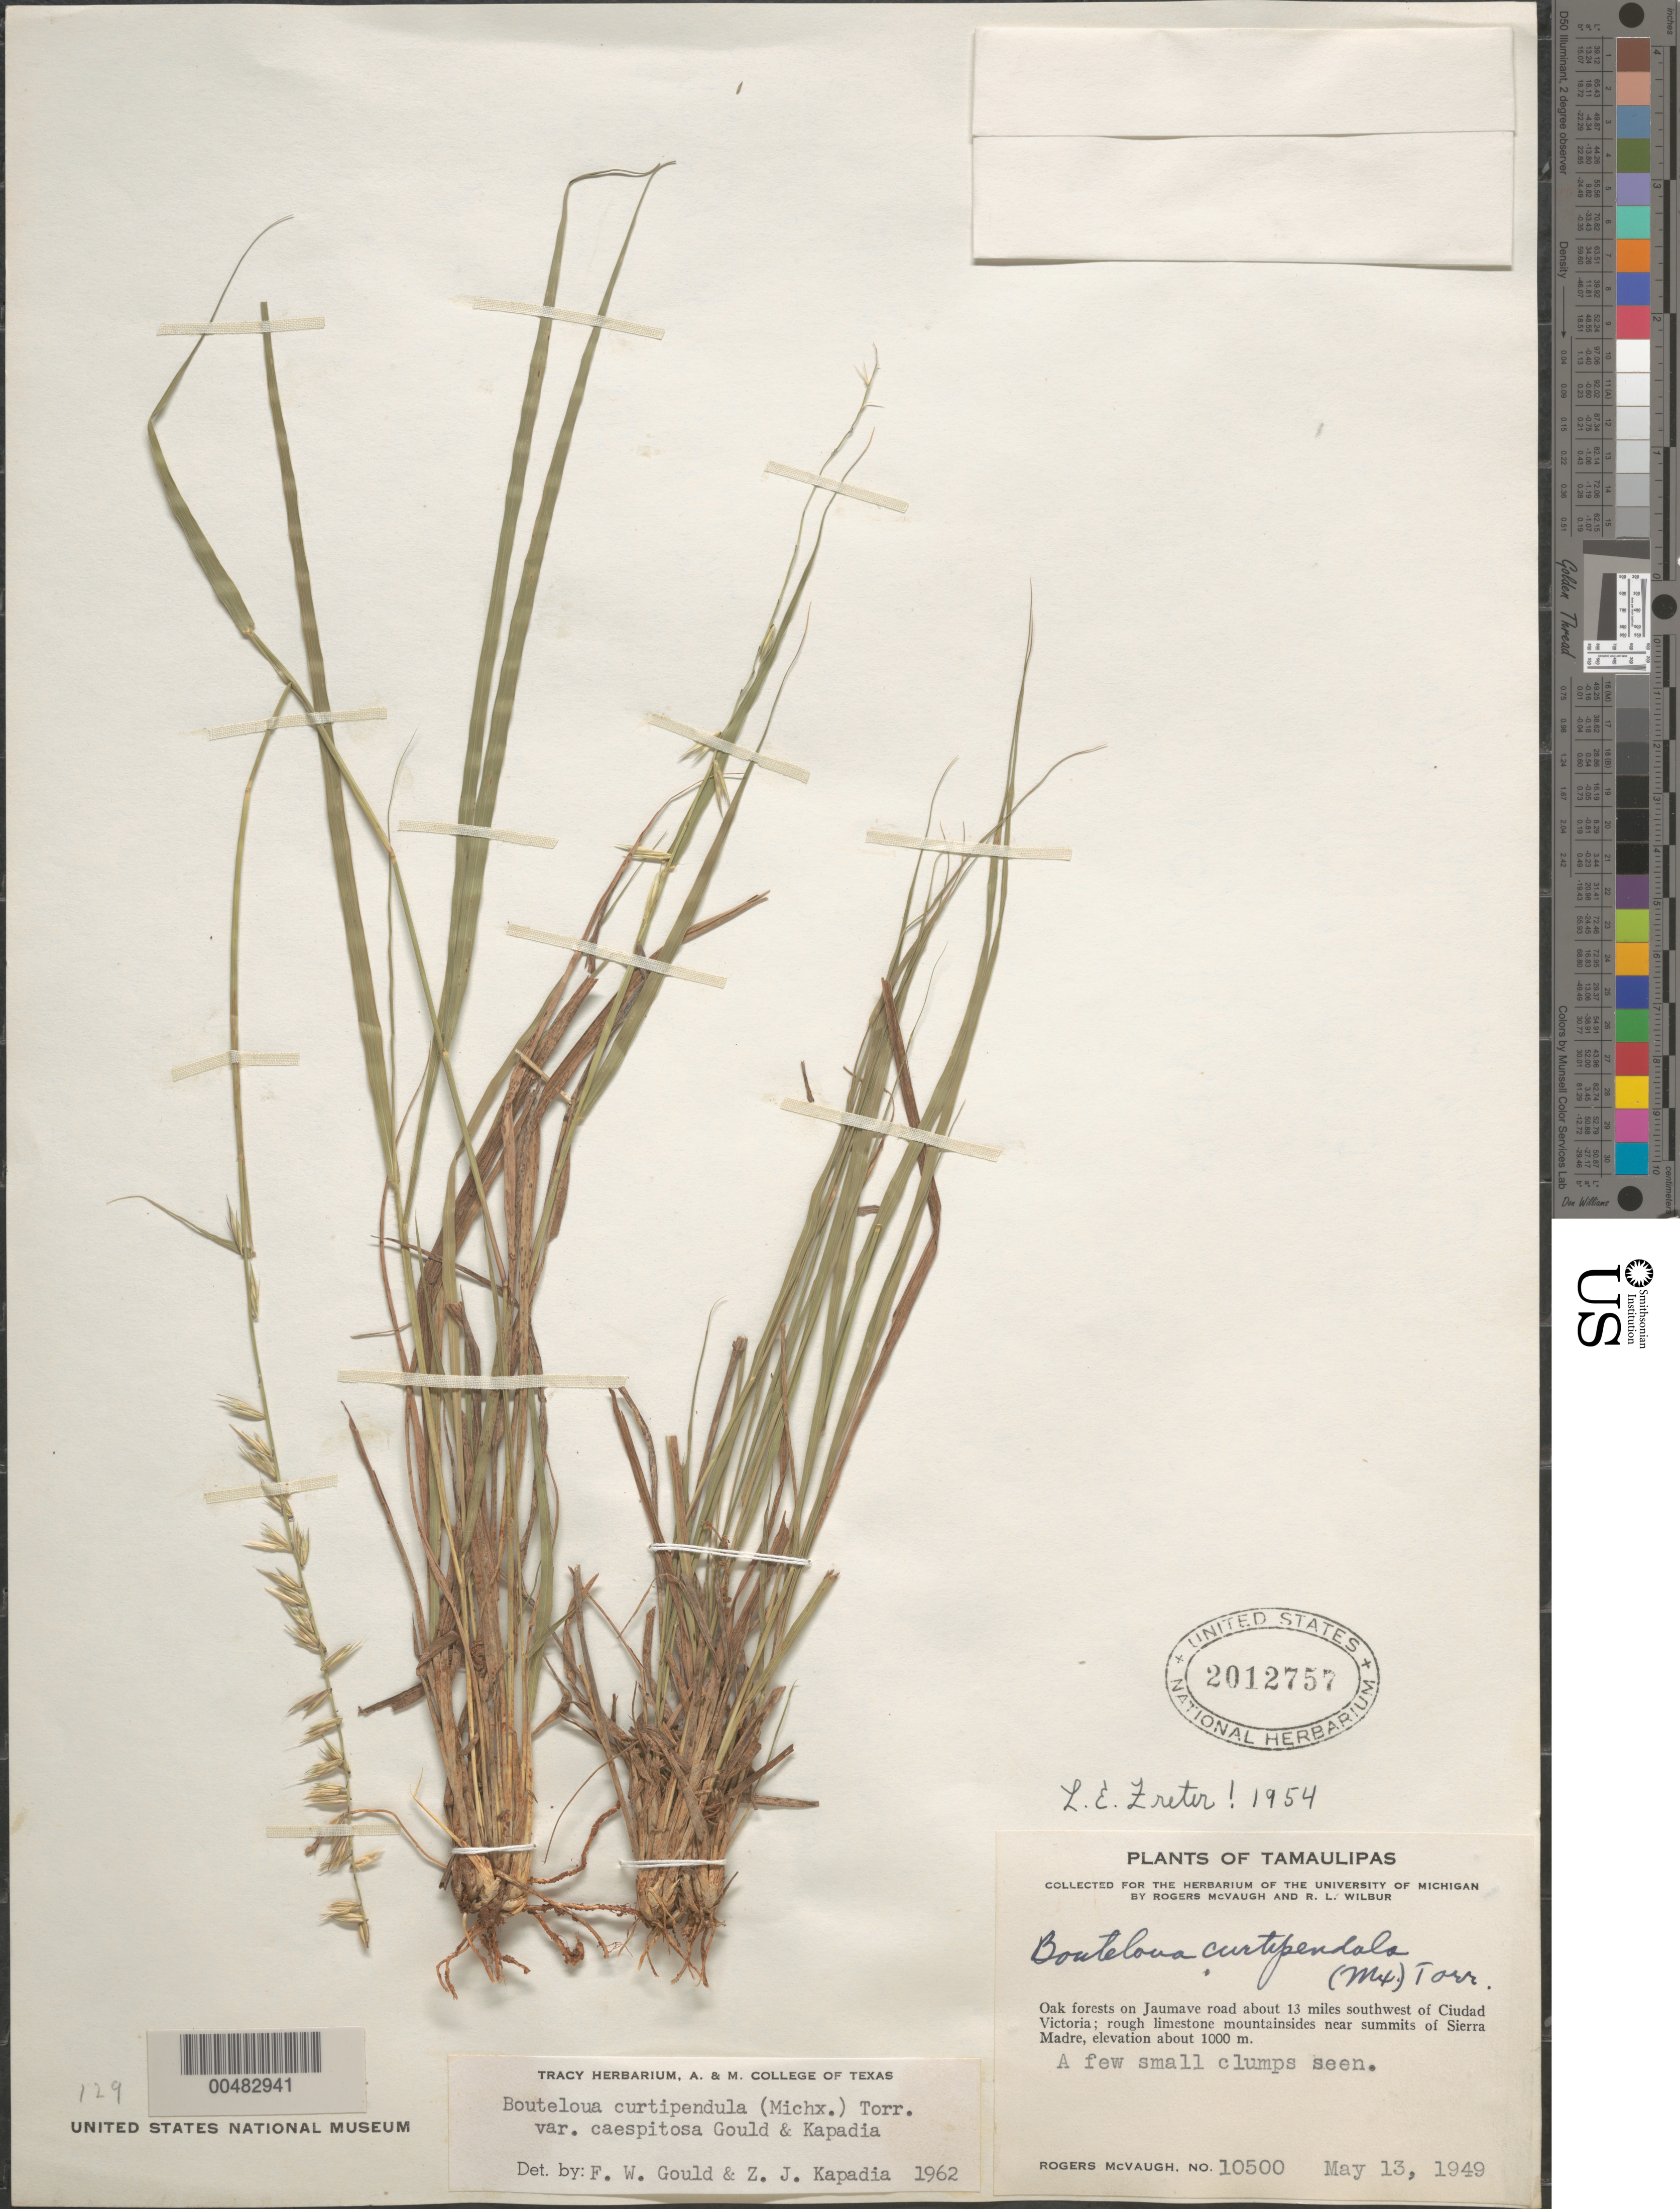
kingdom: Plantae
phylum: Tracheophyta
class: Liliopsida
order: Poales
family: Poaceae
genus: Bouteloua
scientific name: Bouteloua curtipendula var. caespitosa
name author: Gould & Kapadia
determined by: Gould, F. W.; Kapadia, Zarir J.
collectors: R. McVaugh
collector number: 10500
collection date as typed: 13 May 1949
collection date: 1949-05-13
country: Mexico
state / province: Tamaulipas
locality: On Juamave road about 13 mi SW of Ciudad Victoria, near summits of Sierra Madre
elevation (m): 1000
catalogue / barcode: US 2012757